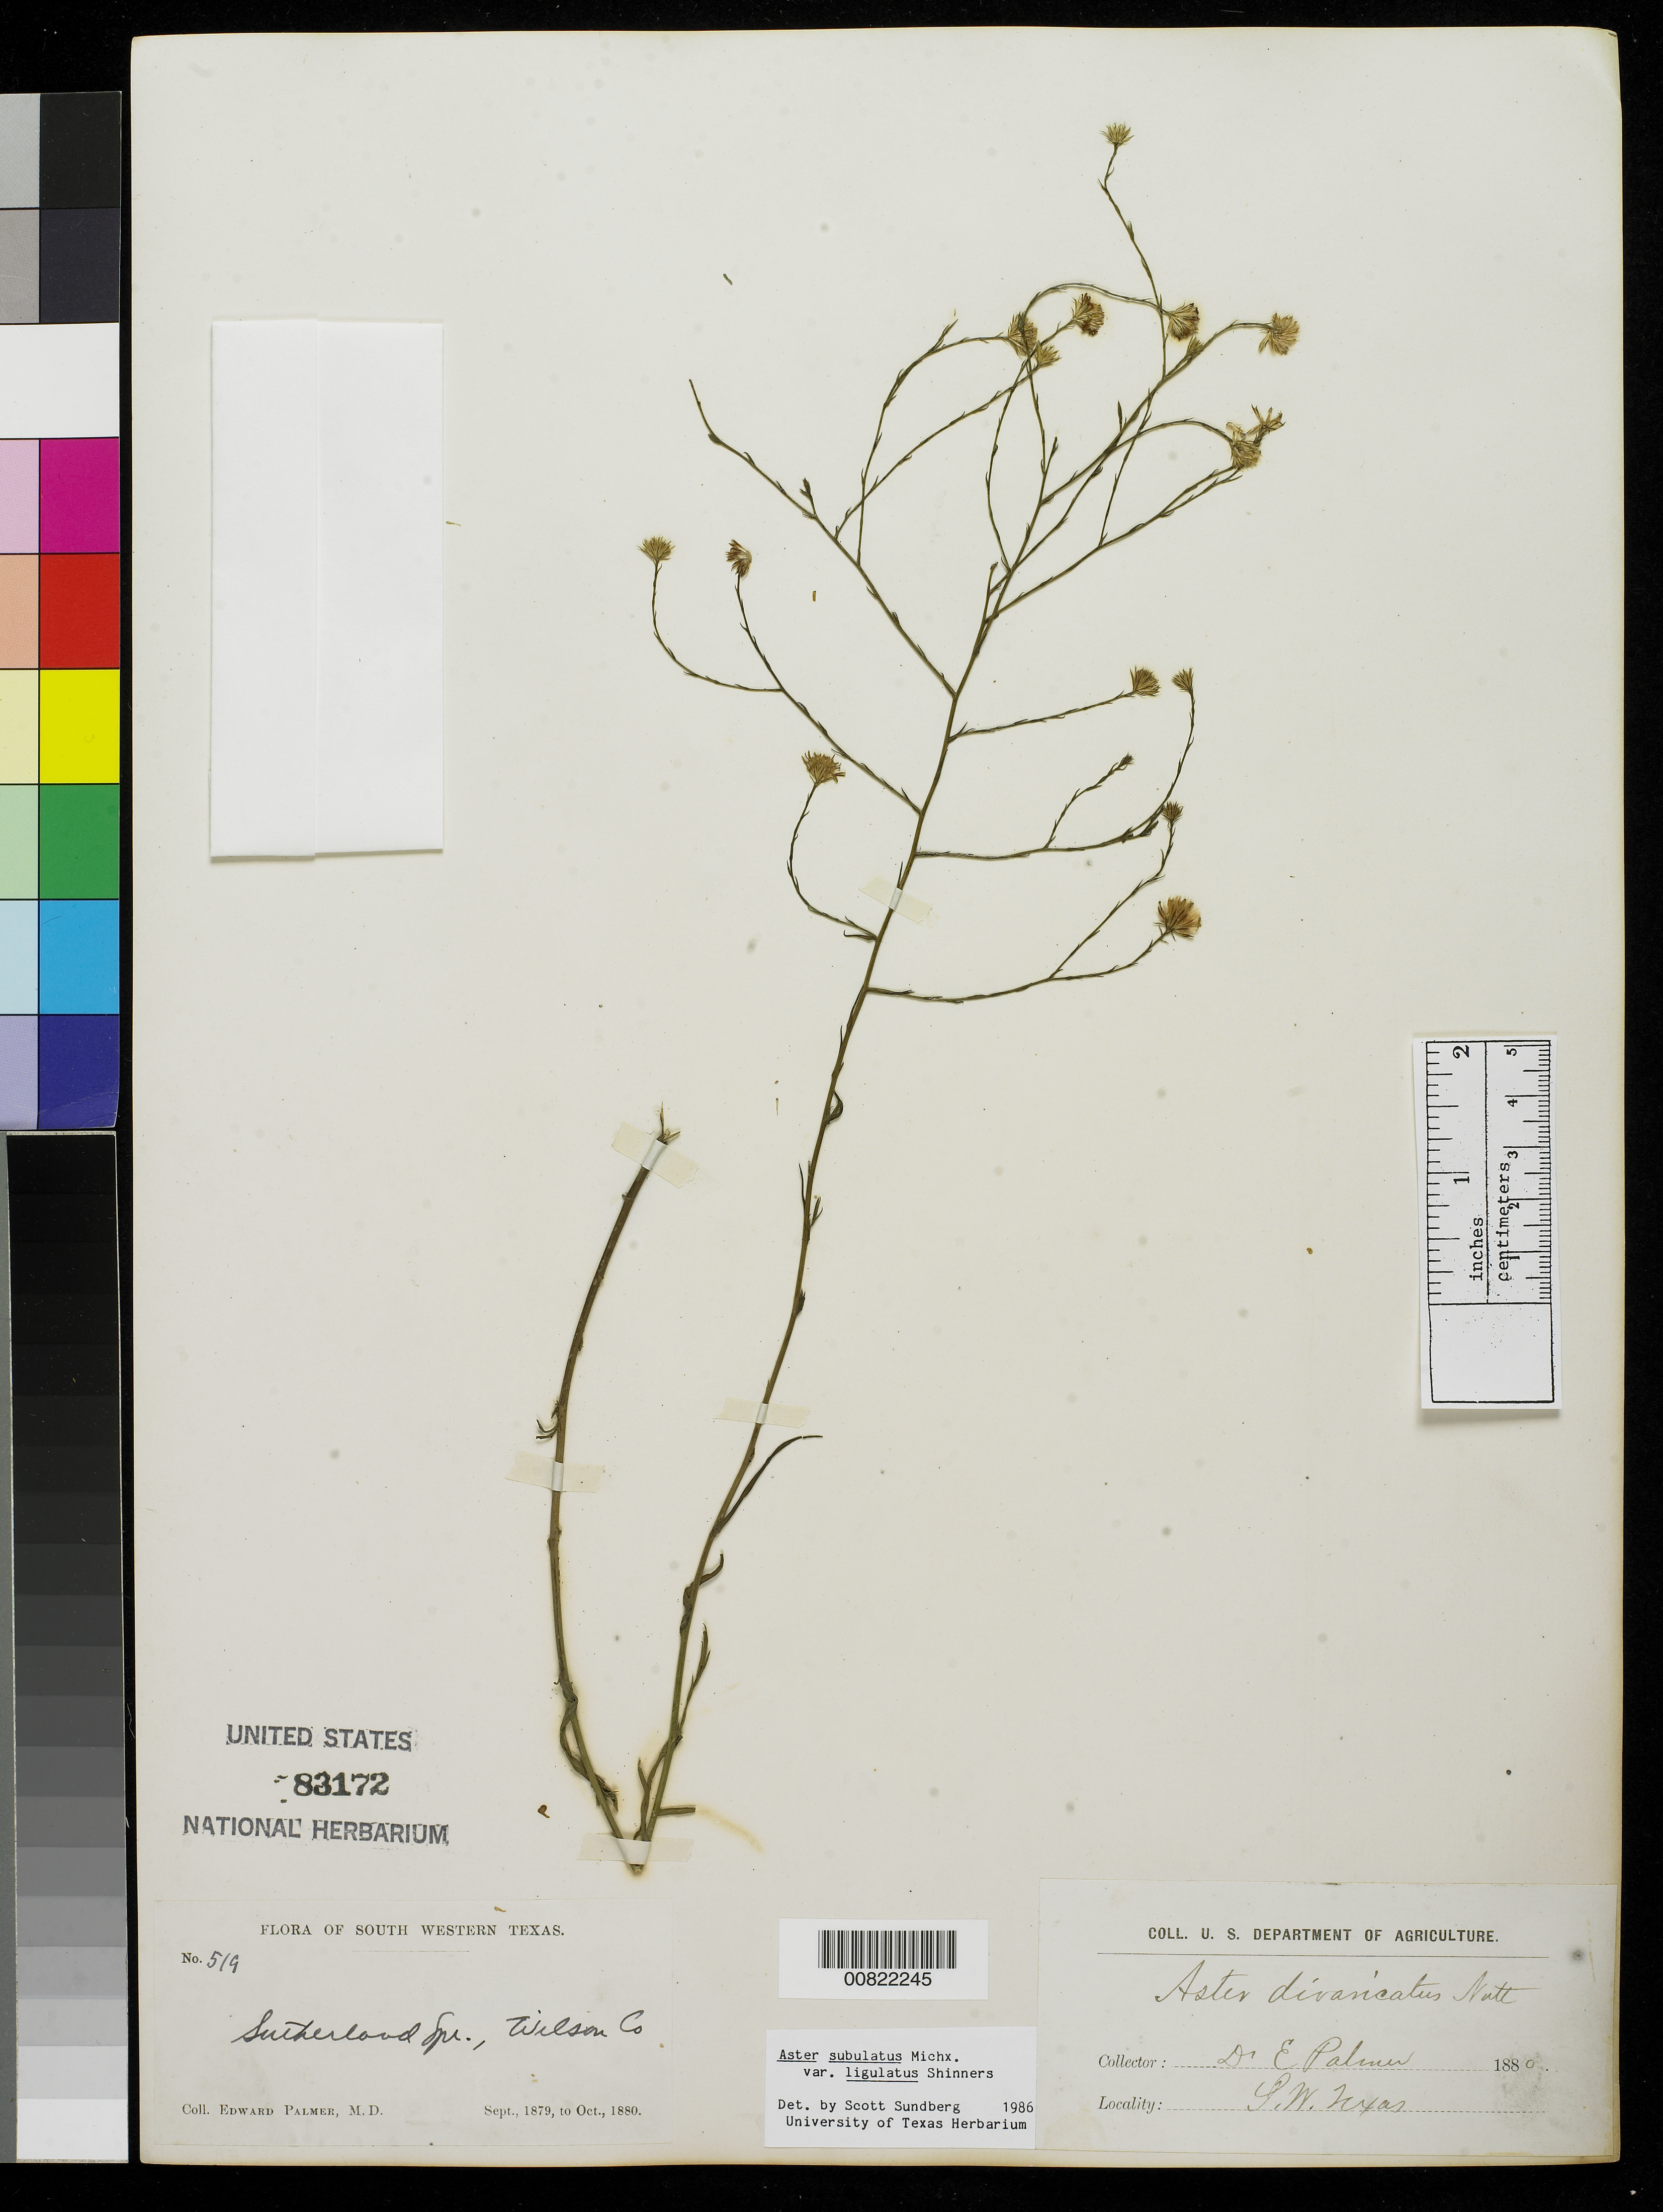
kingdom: Plantae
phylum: Tracheophyta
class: Magnoliopsida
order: Asterales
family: Asteraceae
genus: Symphyotrichum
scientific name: Symphyotrichum subulatum var. ligulatum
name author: (Shinners) S.D. Sundb.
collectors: E. Palmer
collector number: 519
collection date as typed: Sep 1879 to -- Oct 1880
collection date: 1879-09/1880-10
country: United States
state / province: Texas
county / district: Wilson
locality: Sutherland Springs, Wilson County, South Western Texas.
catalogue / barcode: US 83172